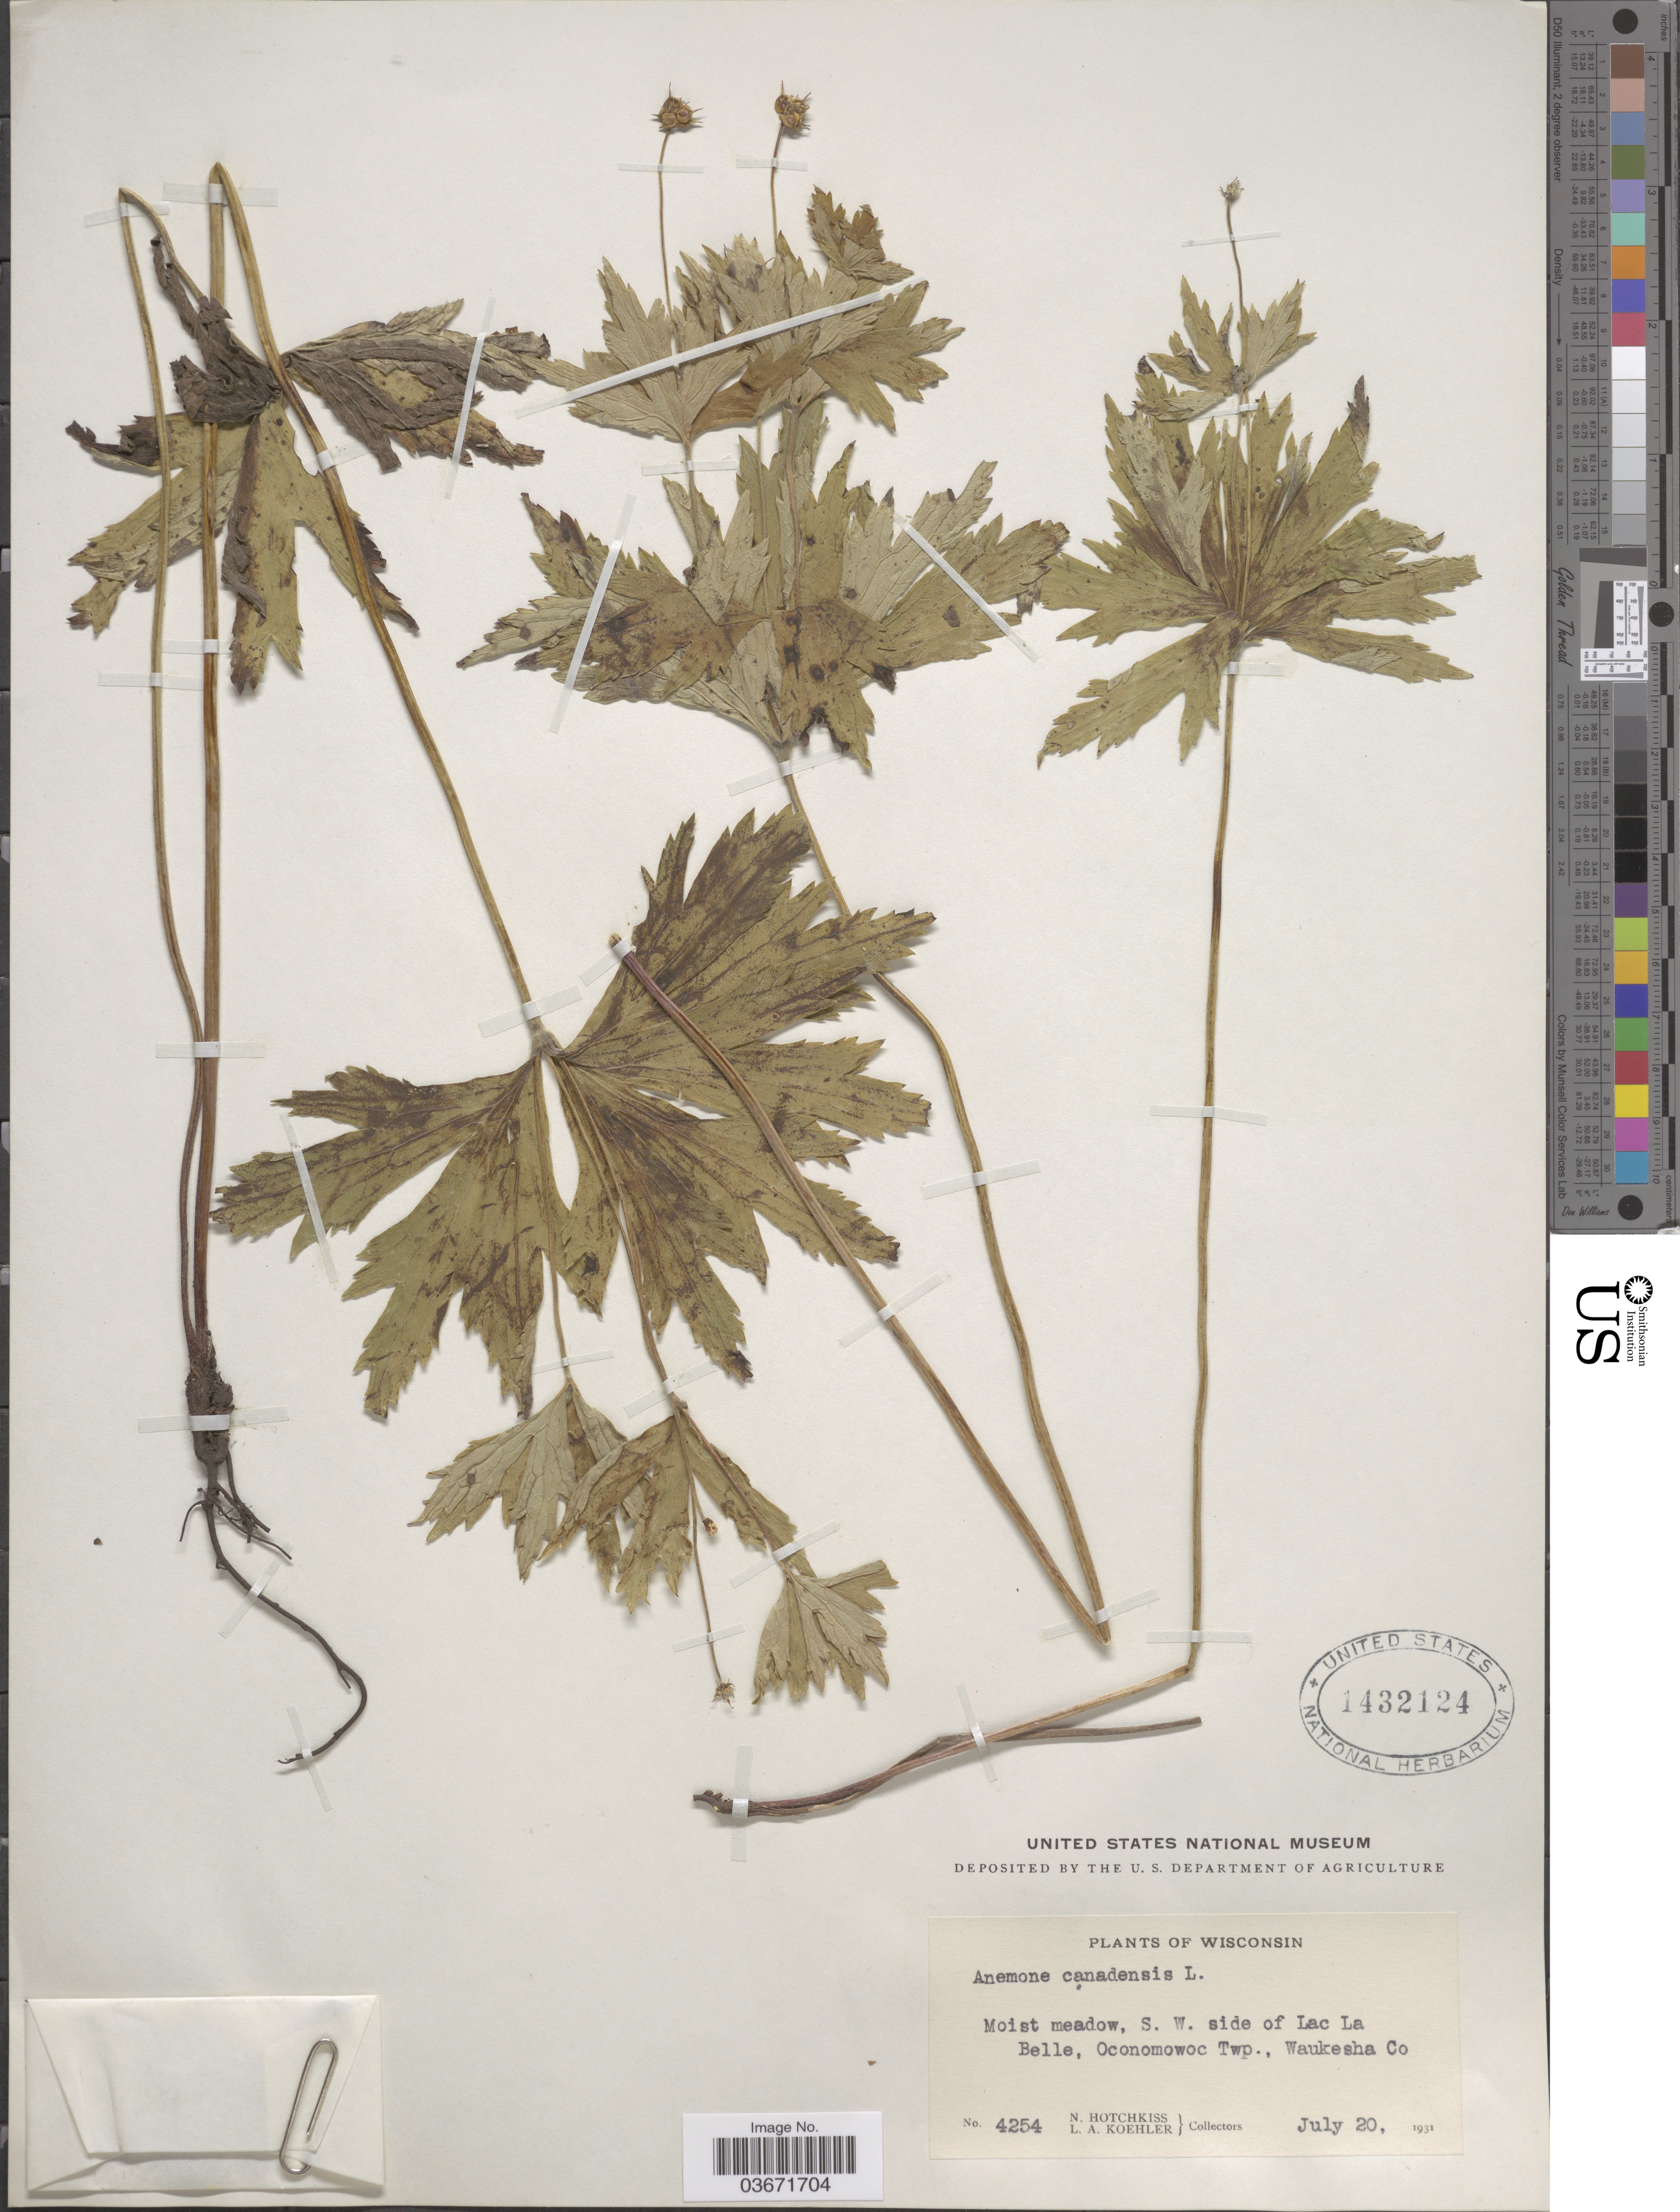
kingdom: Plantae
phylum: Tracheophyta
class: Magnoliopsida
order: Ranunculales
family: Ranunculaceae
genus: Anemone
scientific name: Anemone canadensis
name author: L.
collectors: N. Hotchkiss & L. Koehler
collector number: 4254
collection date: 1931-07-20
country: United States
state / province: Wisconsin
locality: S. W. side of Lac La Belle, Oconomowoc Twp., Waukesha Co.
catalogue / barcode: US 1432124